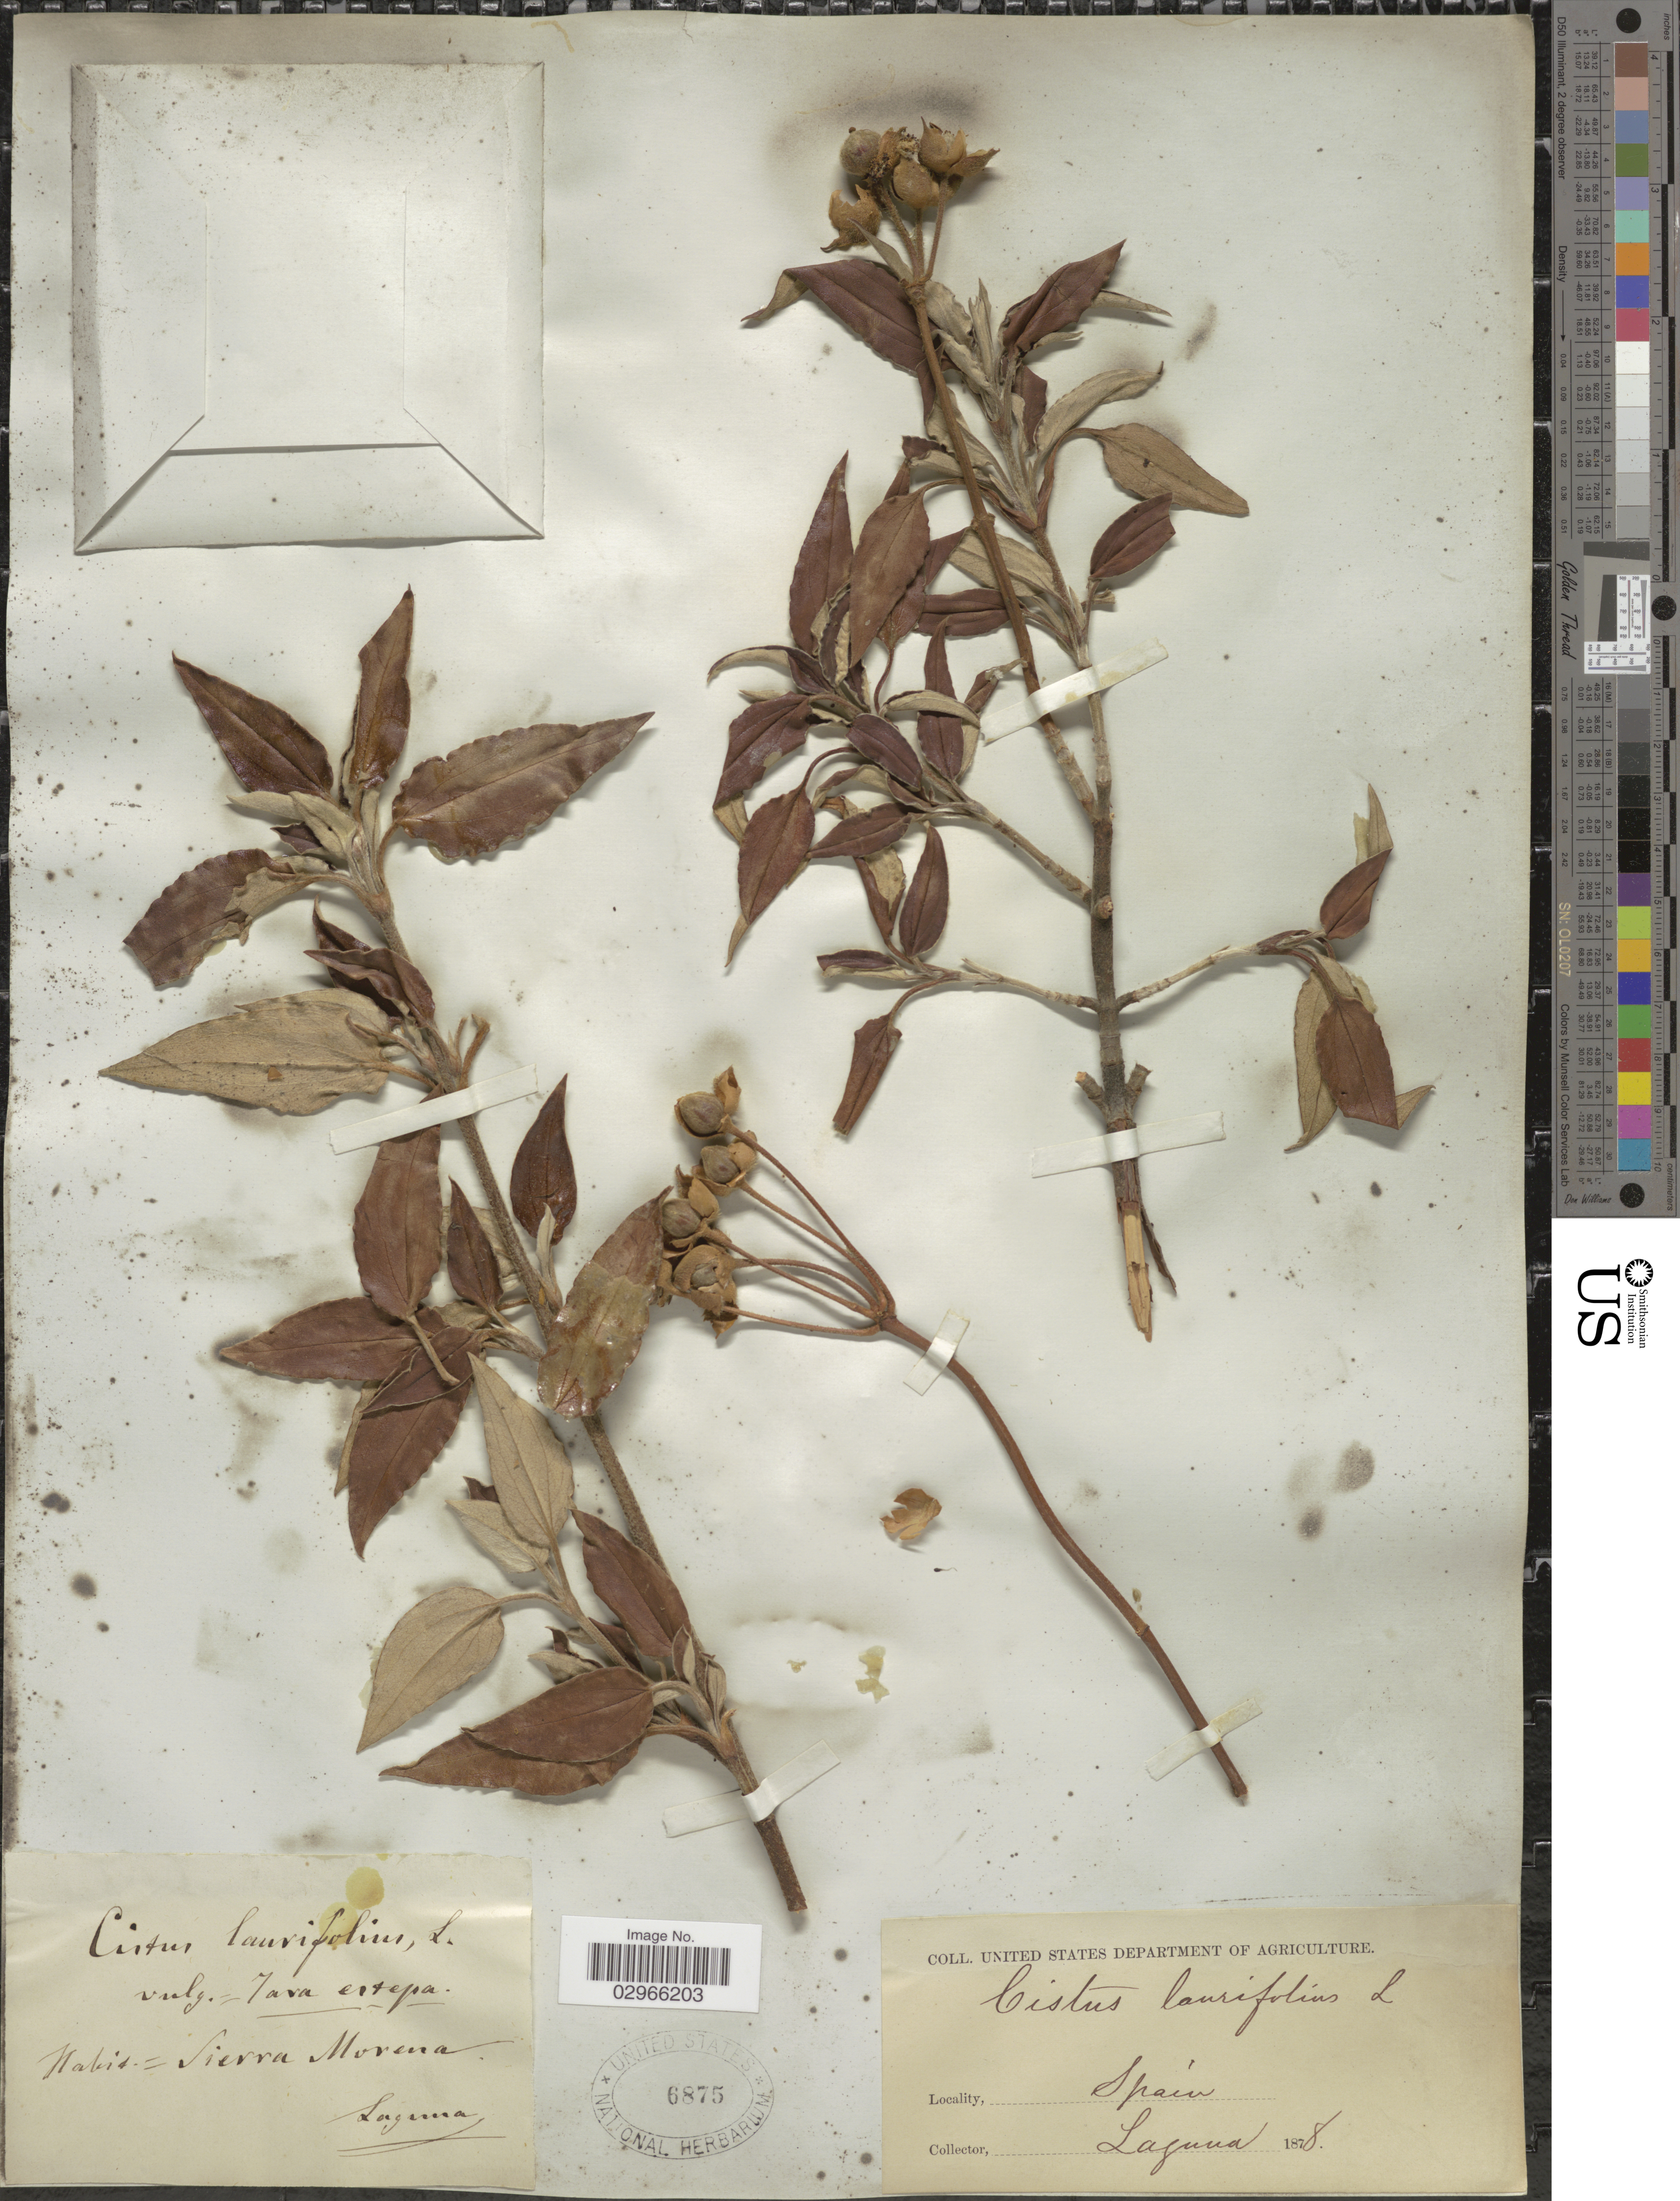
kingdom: Plantae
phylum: Tracheophyta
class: Magnoliopsida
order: Malvales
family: Cistaceae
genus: Cistus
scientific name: Cistus laurifolius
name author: L.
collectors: -. Laguna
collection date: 1878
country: Spain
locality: Sierrra Morena.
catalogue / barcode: US 6875